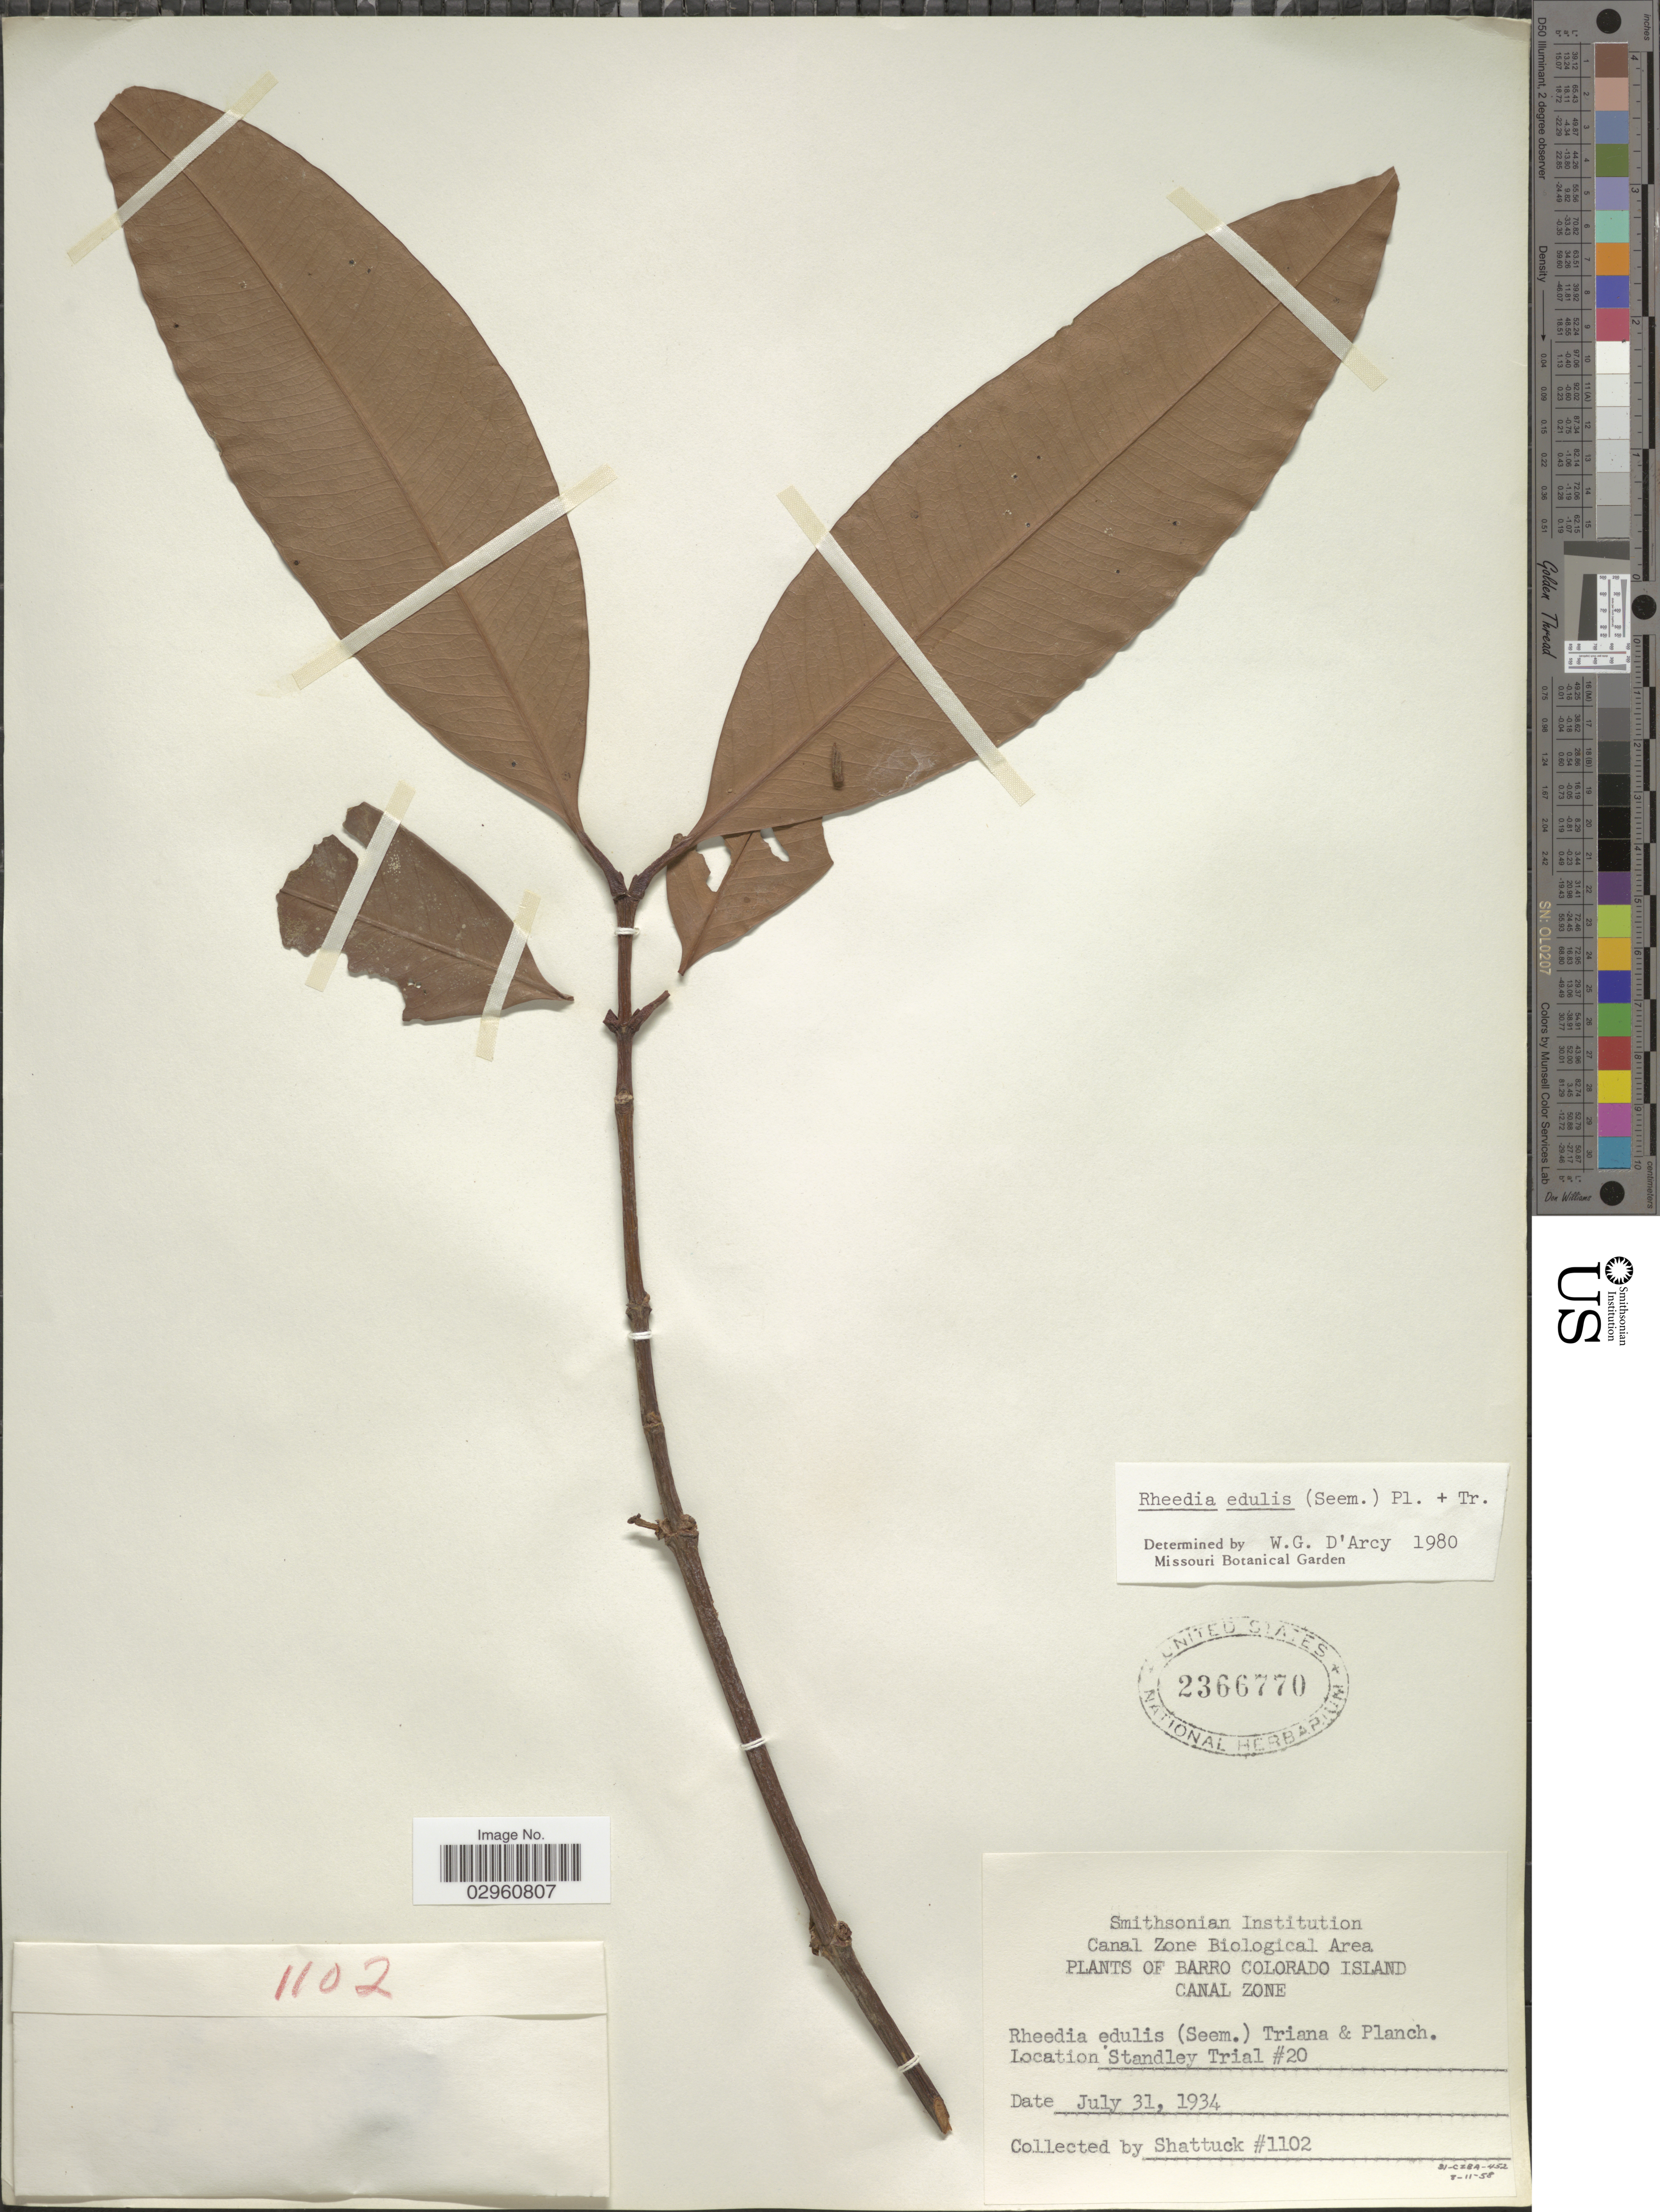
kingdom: Plantae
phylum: Tracheophyta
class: Magnoliopsida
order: Malpighiales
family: Clusiaceae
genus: Garcinia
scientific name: Garcinia intermedia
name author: (Pittier) Hammel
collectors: Shattuck, --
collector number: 1102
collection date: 1934-07-31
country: Panama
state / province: Panamá Oeste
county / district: Canal Zone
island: Barro Colorado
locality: Barro Colorado Island. Canal Zone. Standley Trial #20.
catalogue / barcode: US 2366770